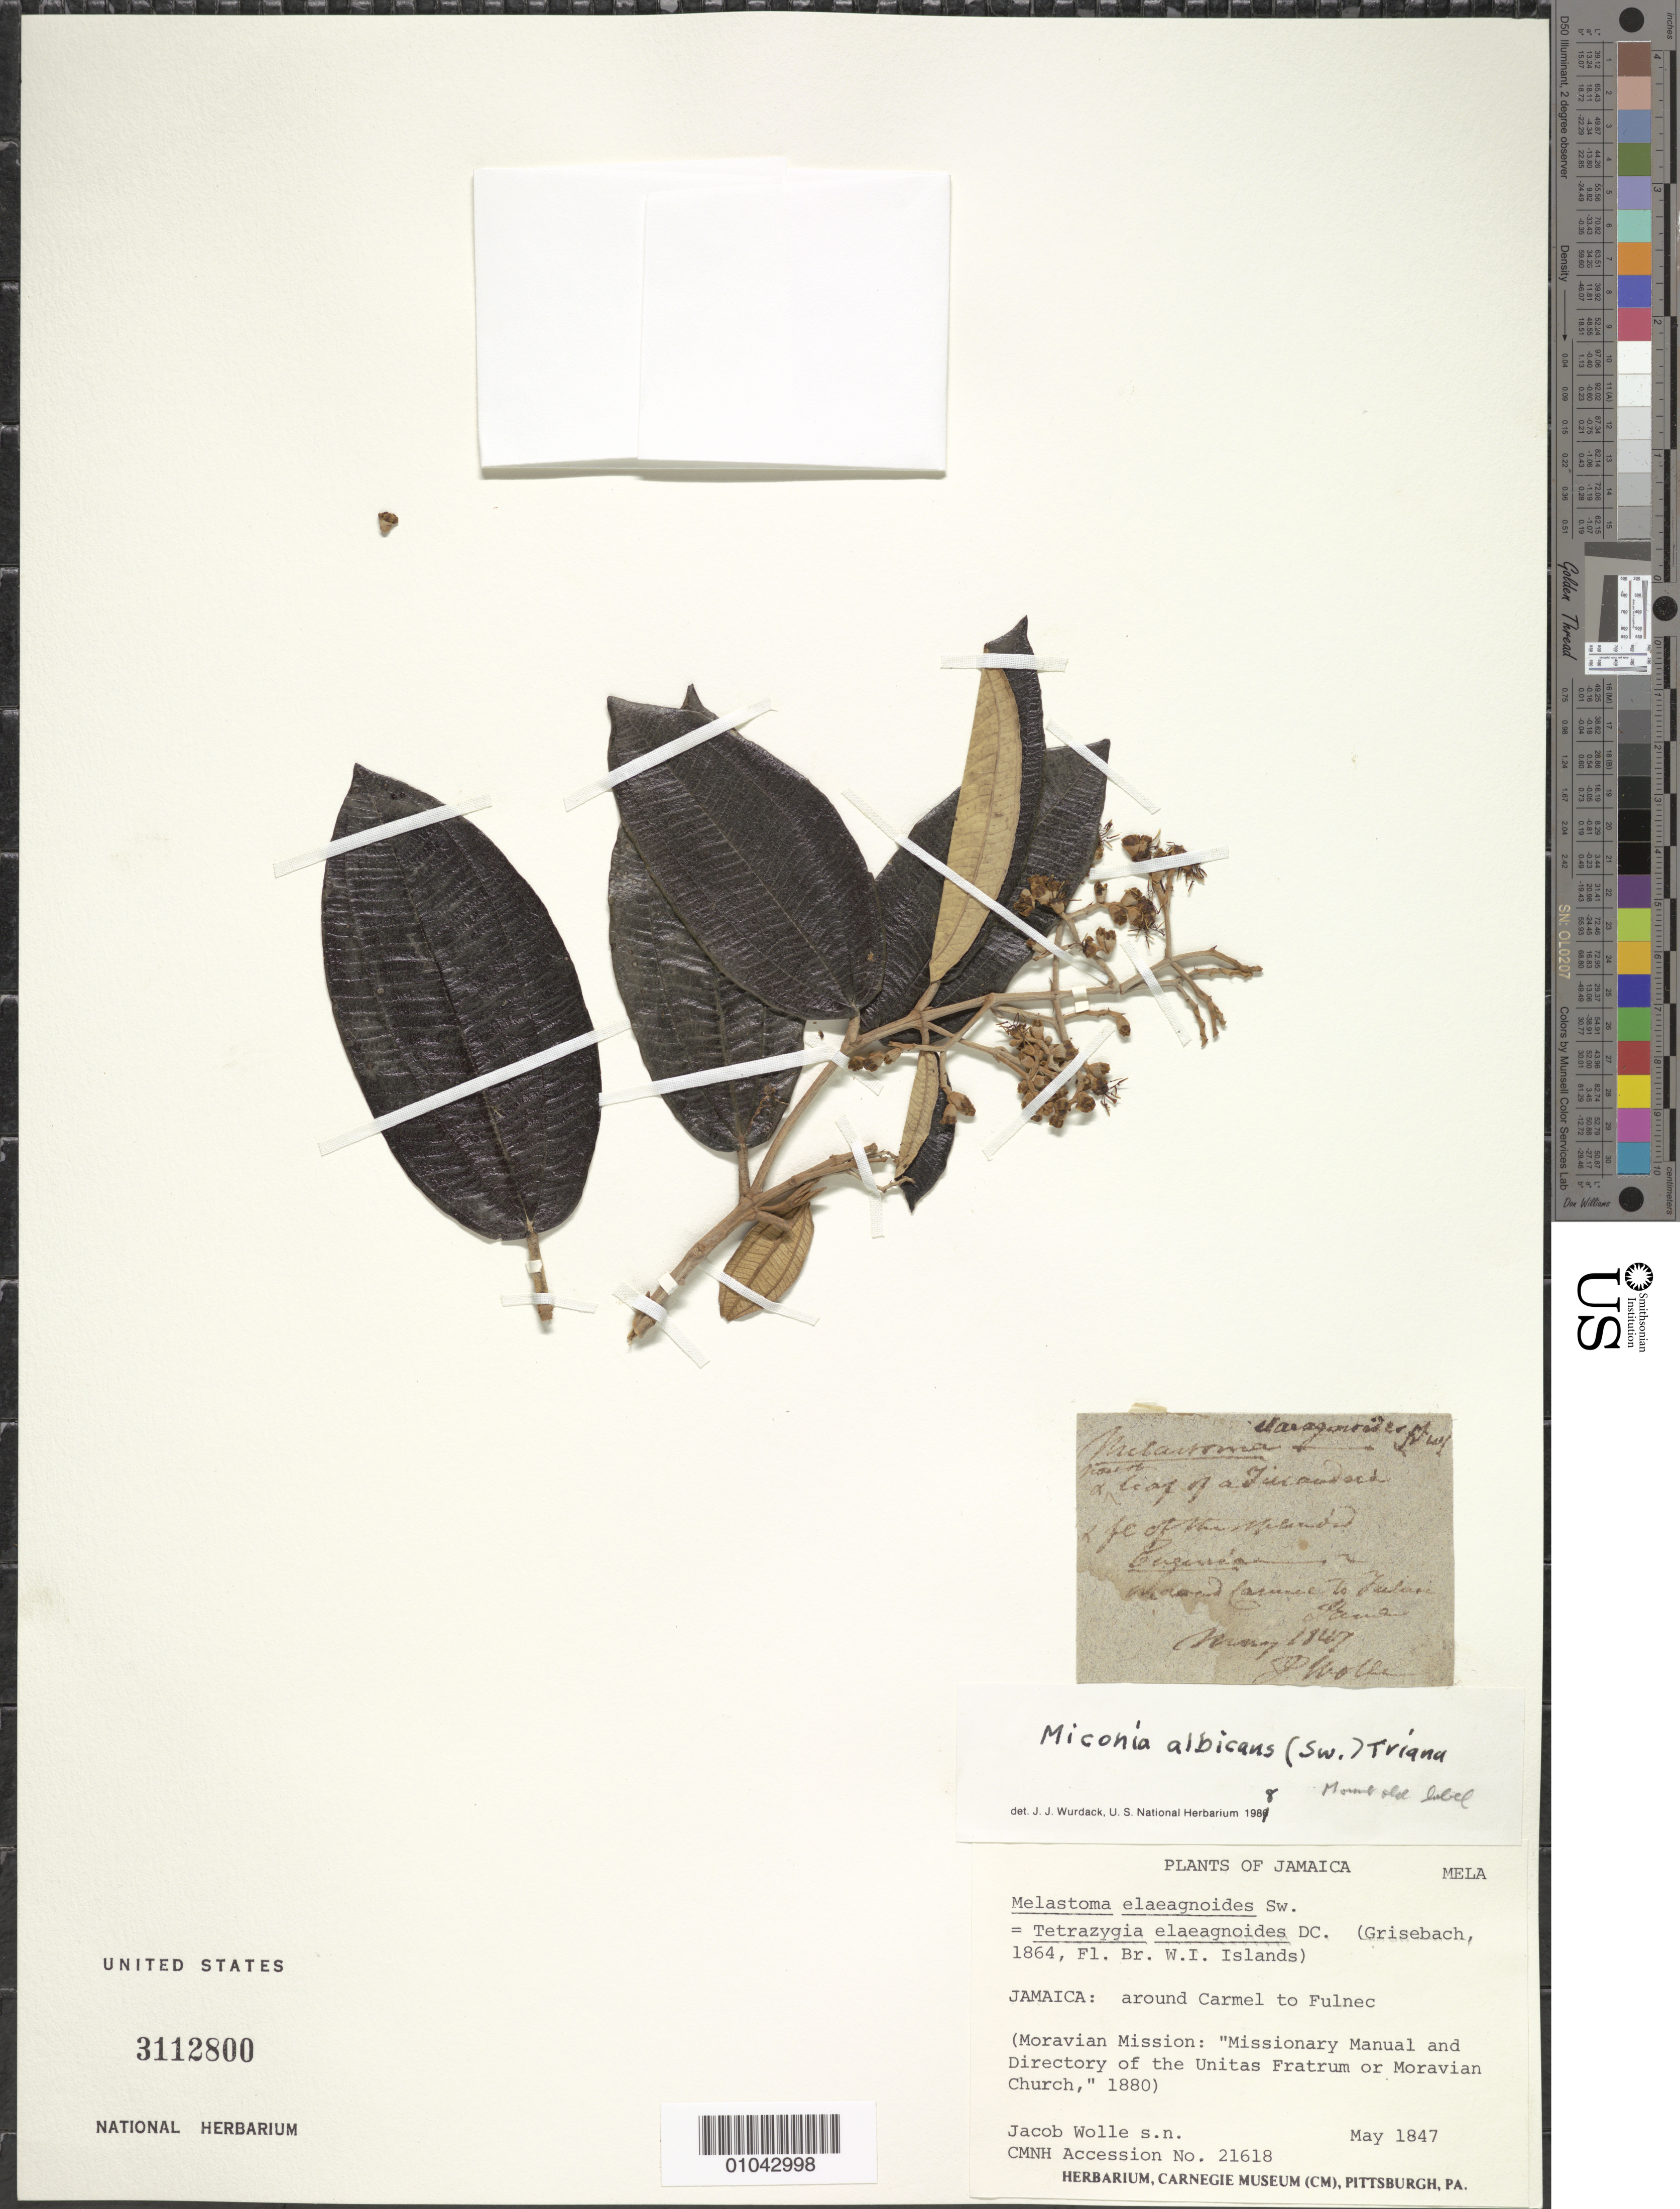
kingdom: Plantae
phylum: Tracheophyta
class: Magnoliopsida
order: Myrtales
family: Melastomataceae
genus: Miconia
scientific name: Miconia albicans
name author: (Sw.) Triana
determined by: Wurdack, John J., (US), US (UNITED STATES)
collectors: J. Wolle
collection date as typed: May 1847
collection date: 1847-05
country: Jamaica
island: Jamaica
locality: Around Carmel to Fulnec, Moravian mission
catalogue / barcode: US 3112800